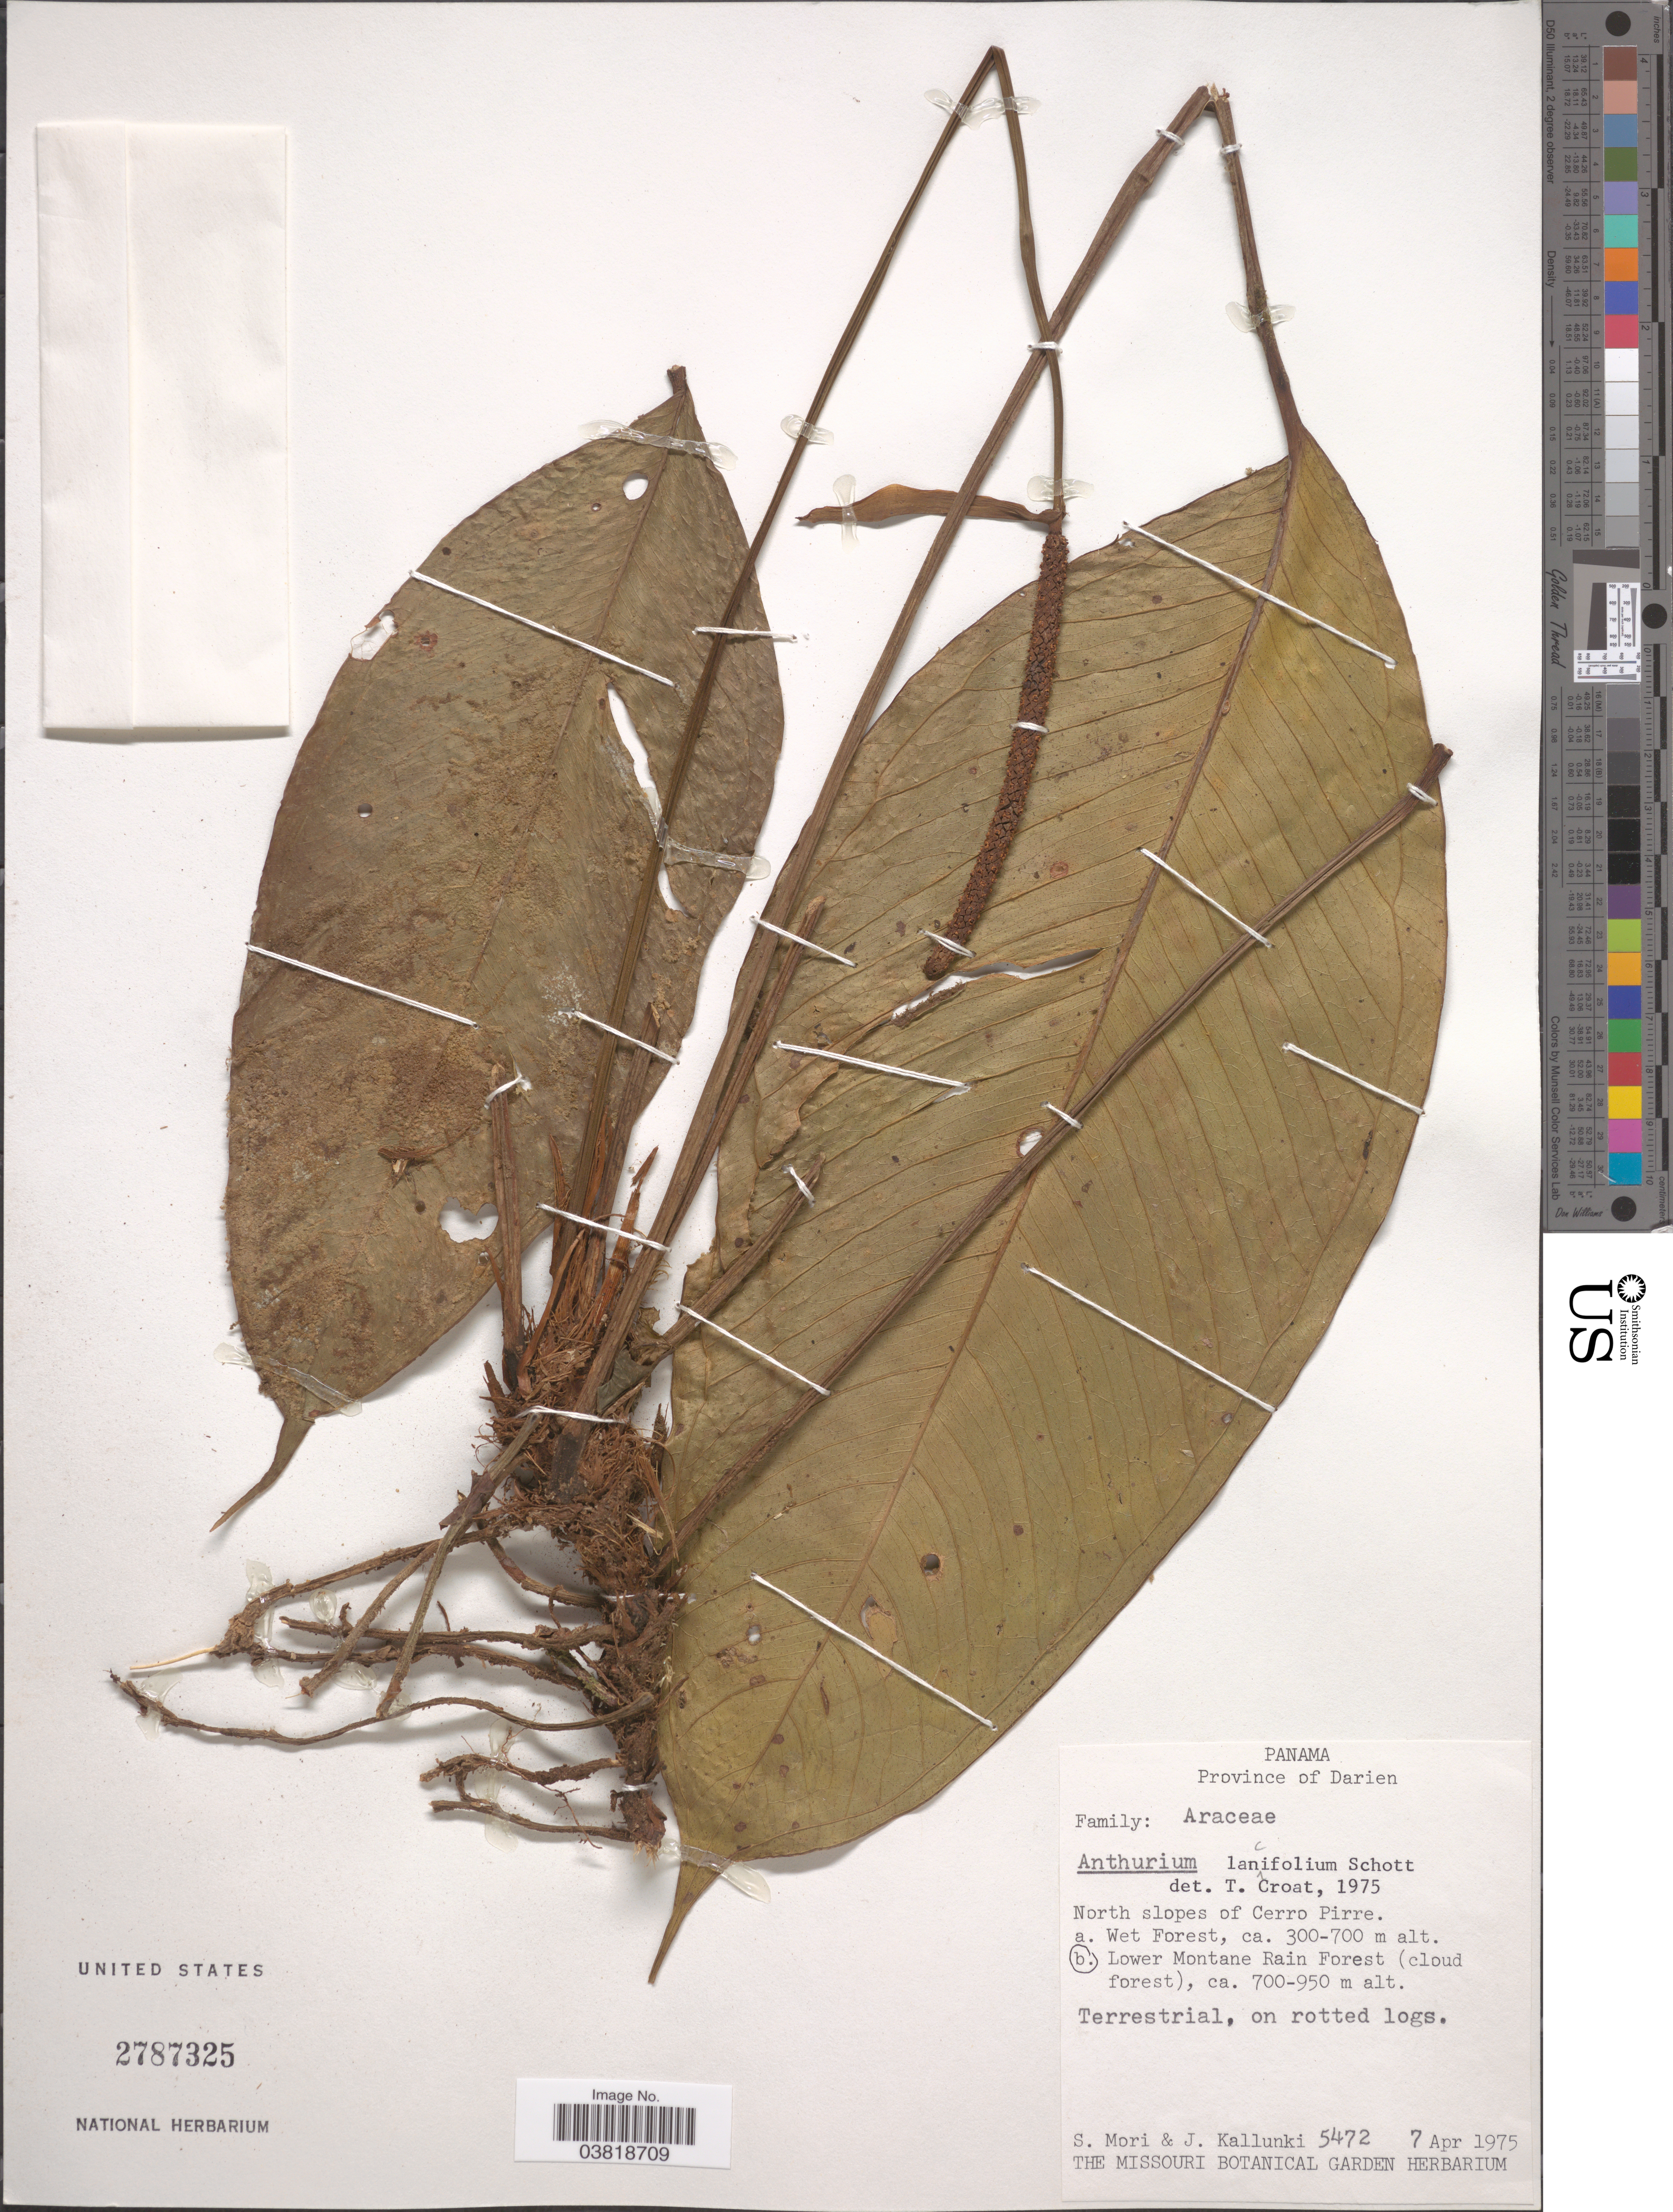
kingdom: Plantae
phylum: Tracheophyta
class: Liliopsida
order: Alismatales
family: Araceae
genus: Anthurium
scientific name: Anthurium lancifolium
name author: Schott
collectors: S. Mori & J. Kallunki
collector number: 5472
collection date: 1975-04-07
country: Panama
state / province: Darien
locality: North slopes of Cerro Pirre. Lower Montane Rain Forest (cloud forest).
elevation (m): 700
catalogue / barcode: US 2787325